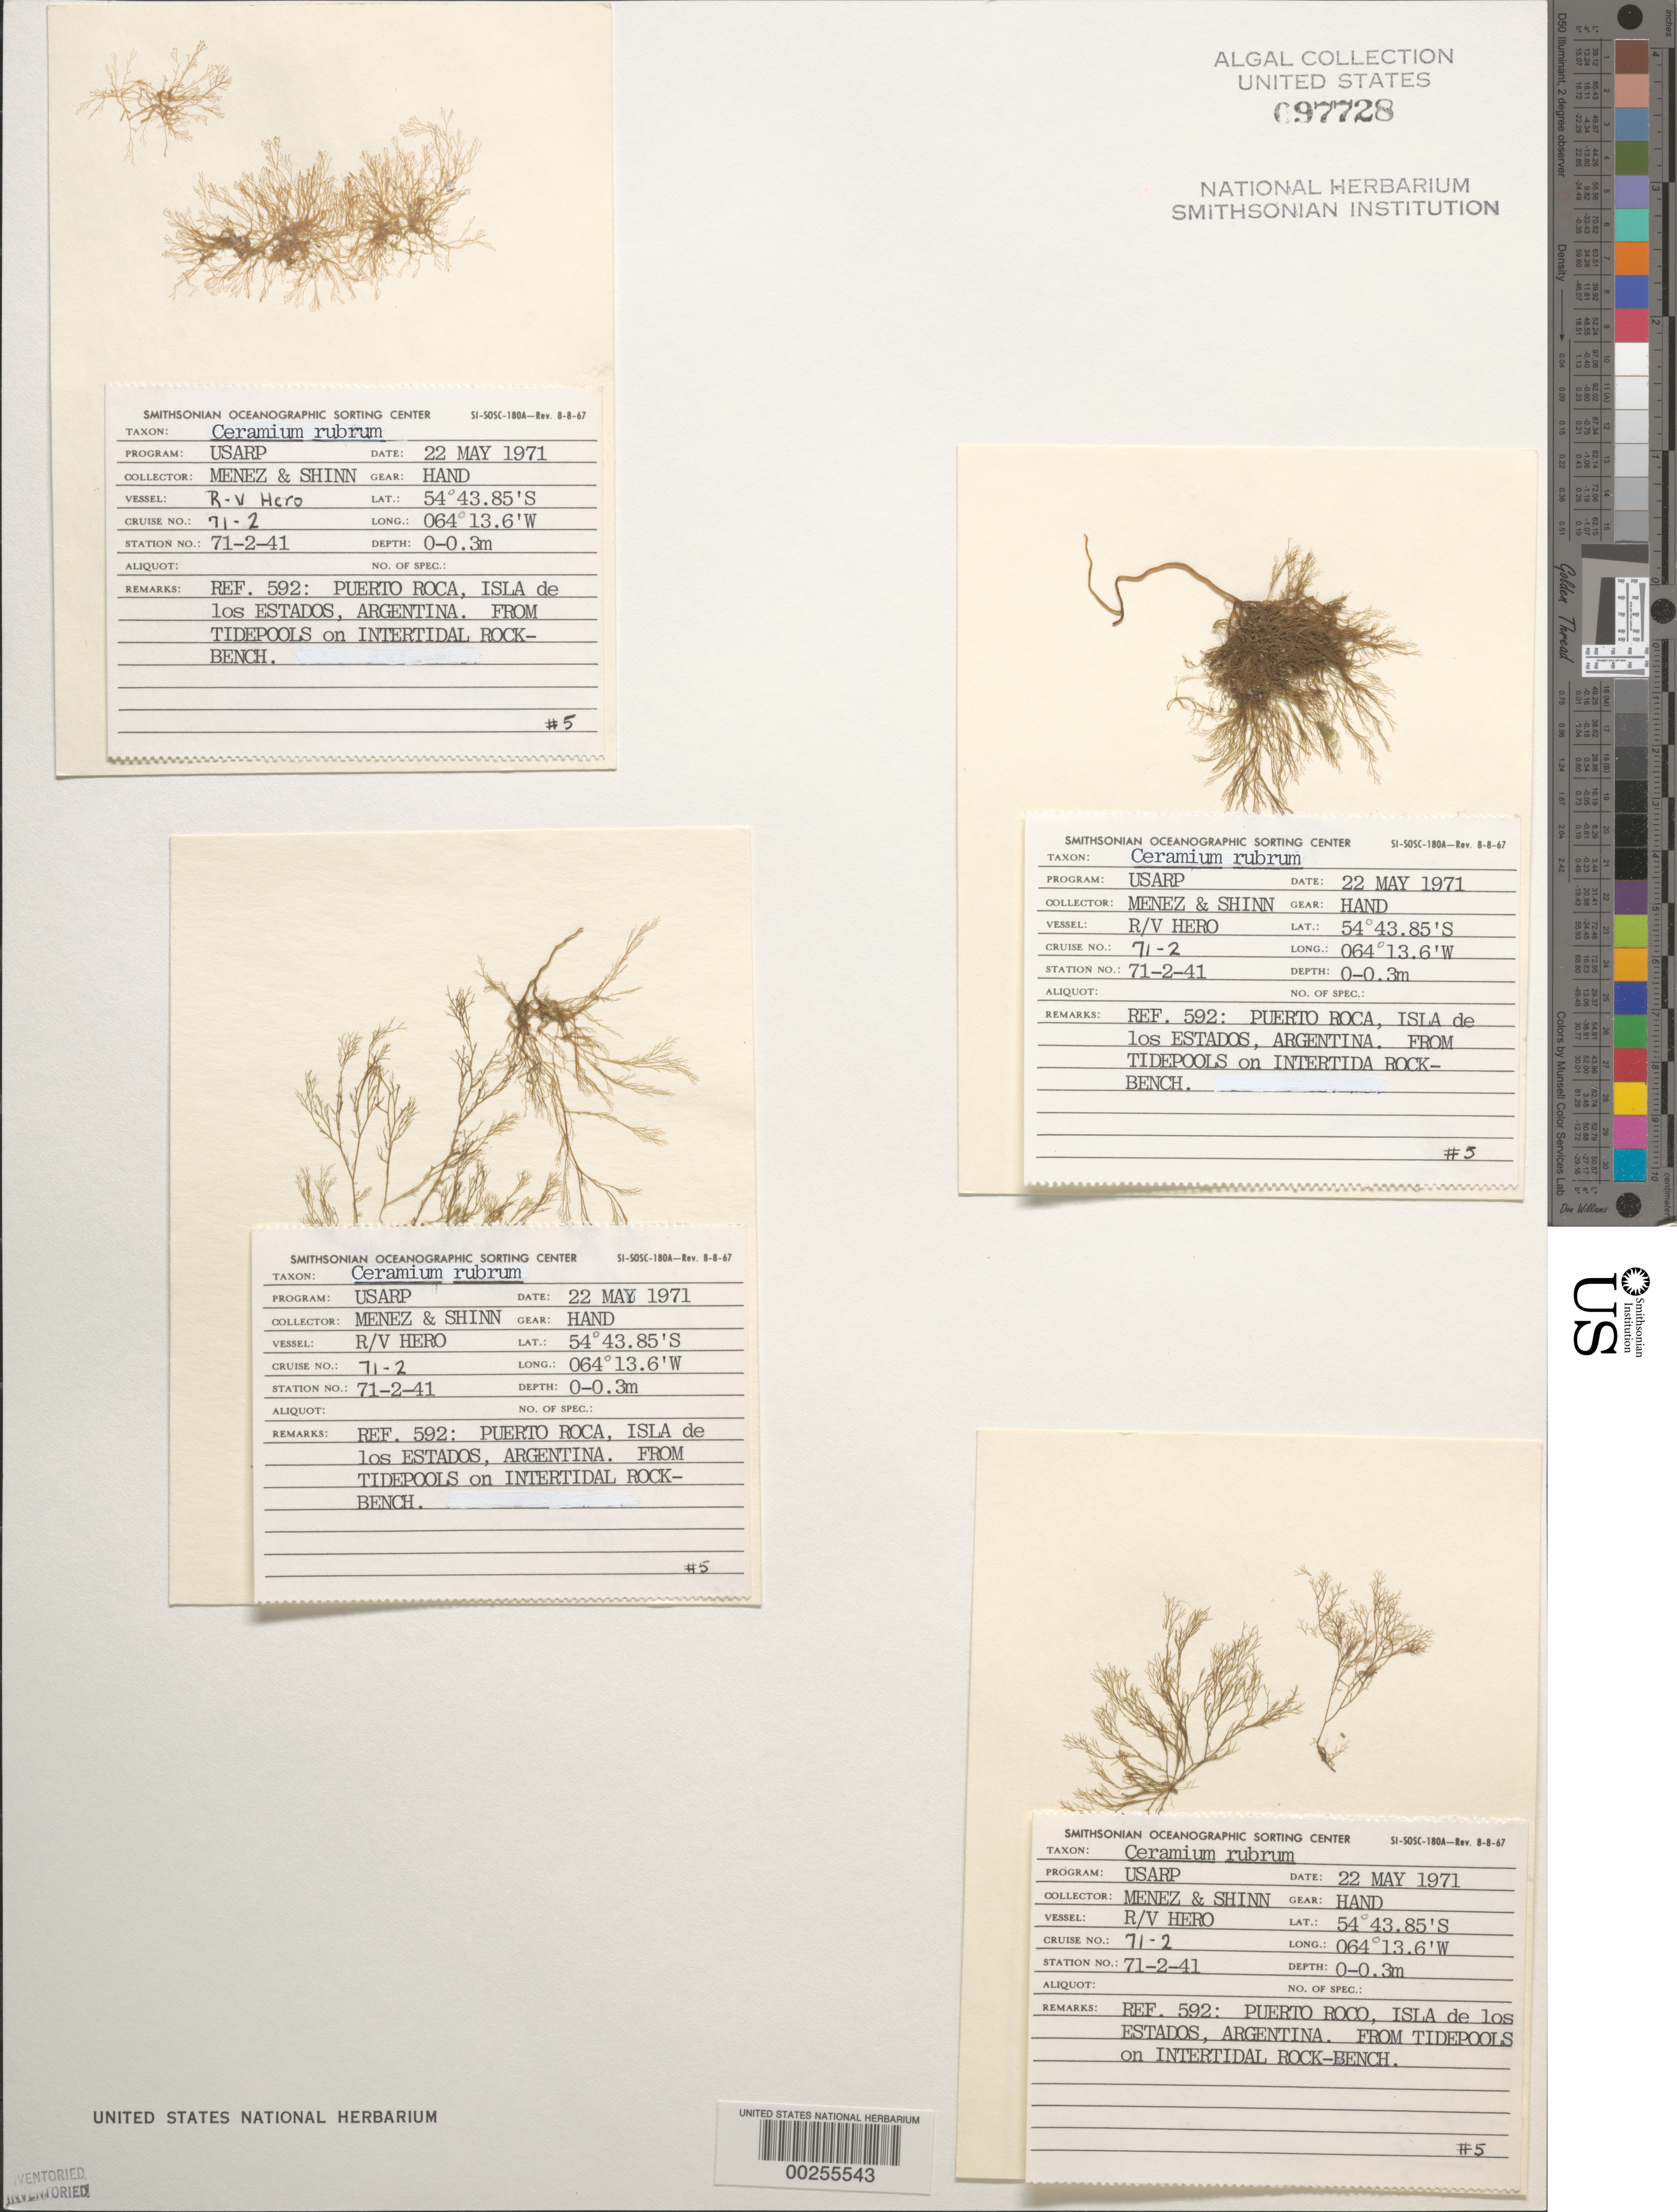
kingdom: Plantae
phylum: Rhodophyta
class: Florideophyceae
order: Ceramiales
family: Ceramiaceae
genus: Ceramium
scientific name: Ceramium rubrum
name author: C. Agardh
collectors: Meñez & -. Shinn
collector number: Station 71-2-41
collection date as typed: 22 May 1971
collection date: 1971-05-22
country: Argentina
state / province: Tierra del Fuego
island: Isla de los Estados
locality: Puerto Roco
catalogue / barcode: US 97728